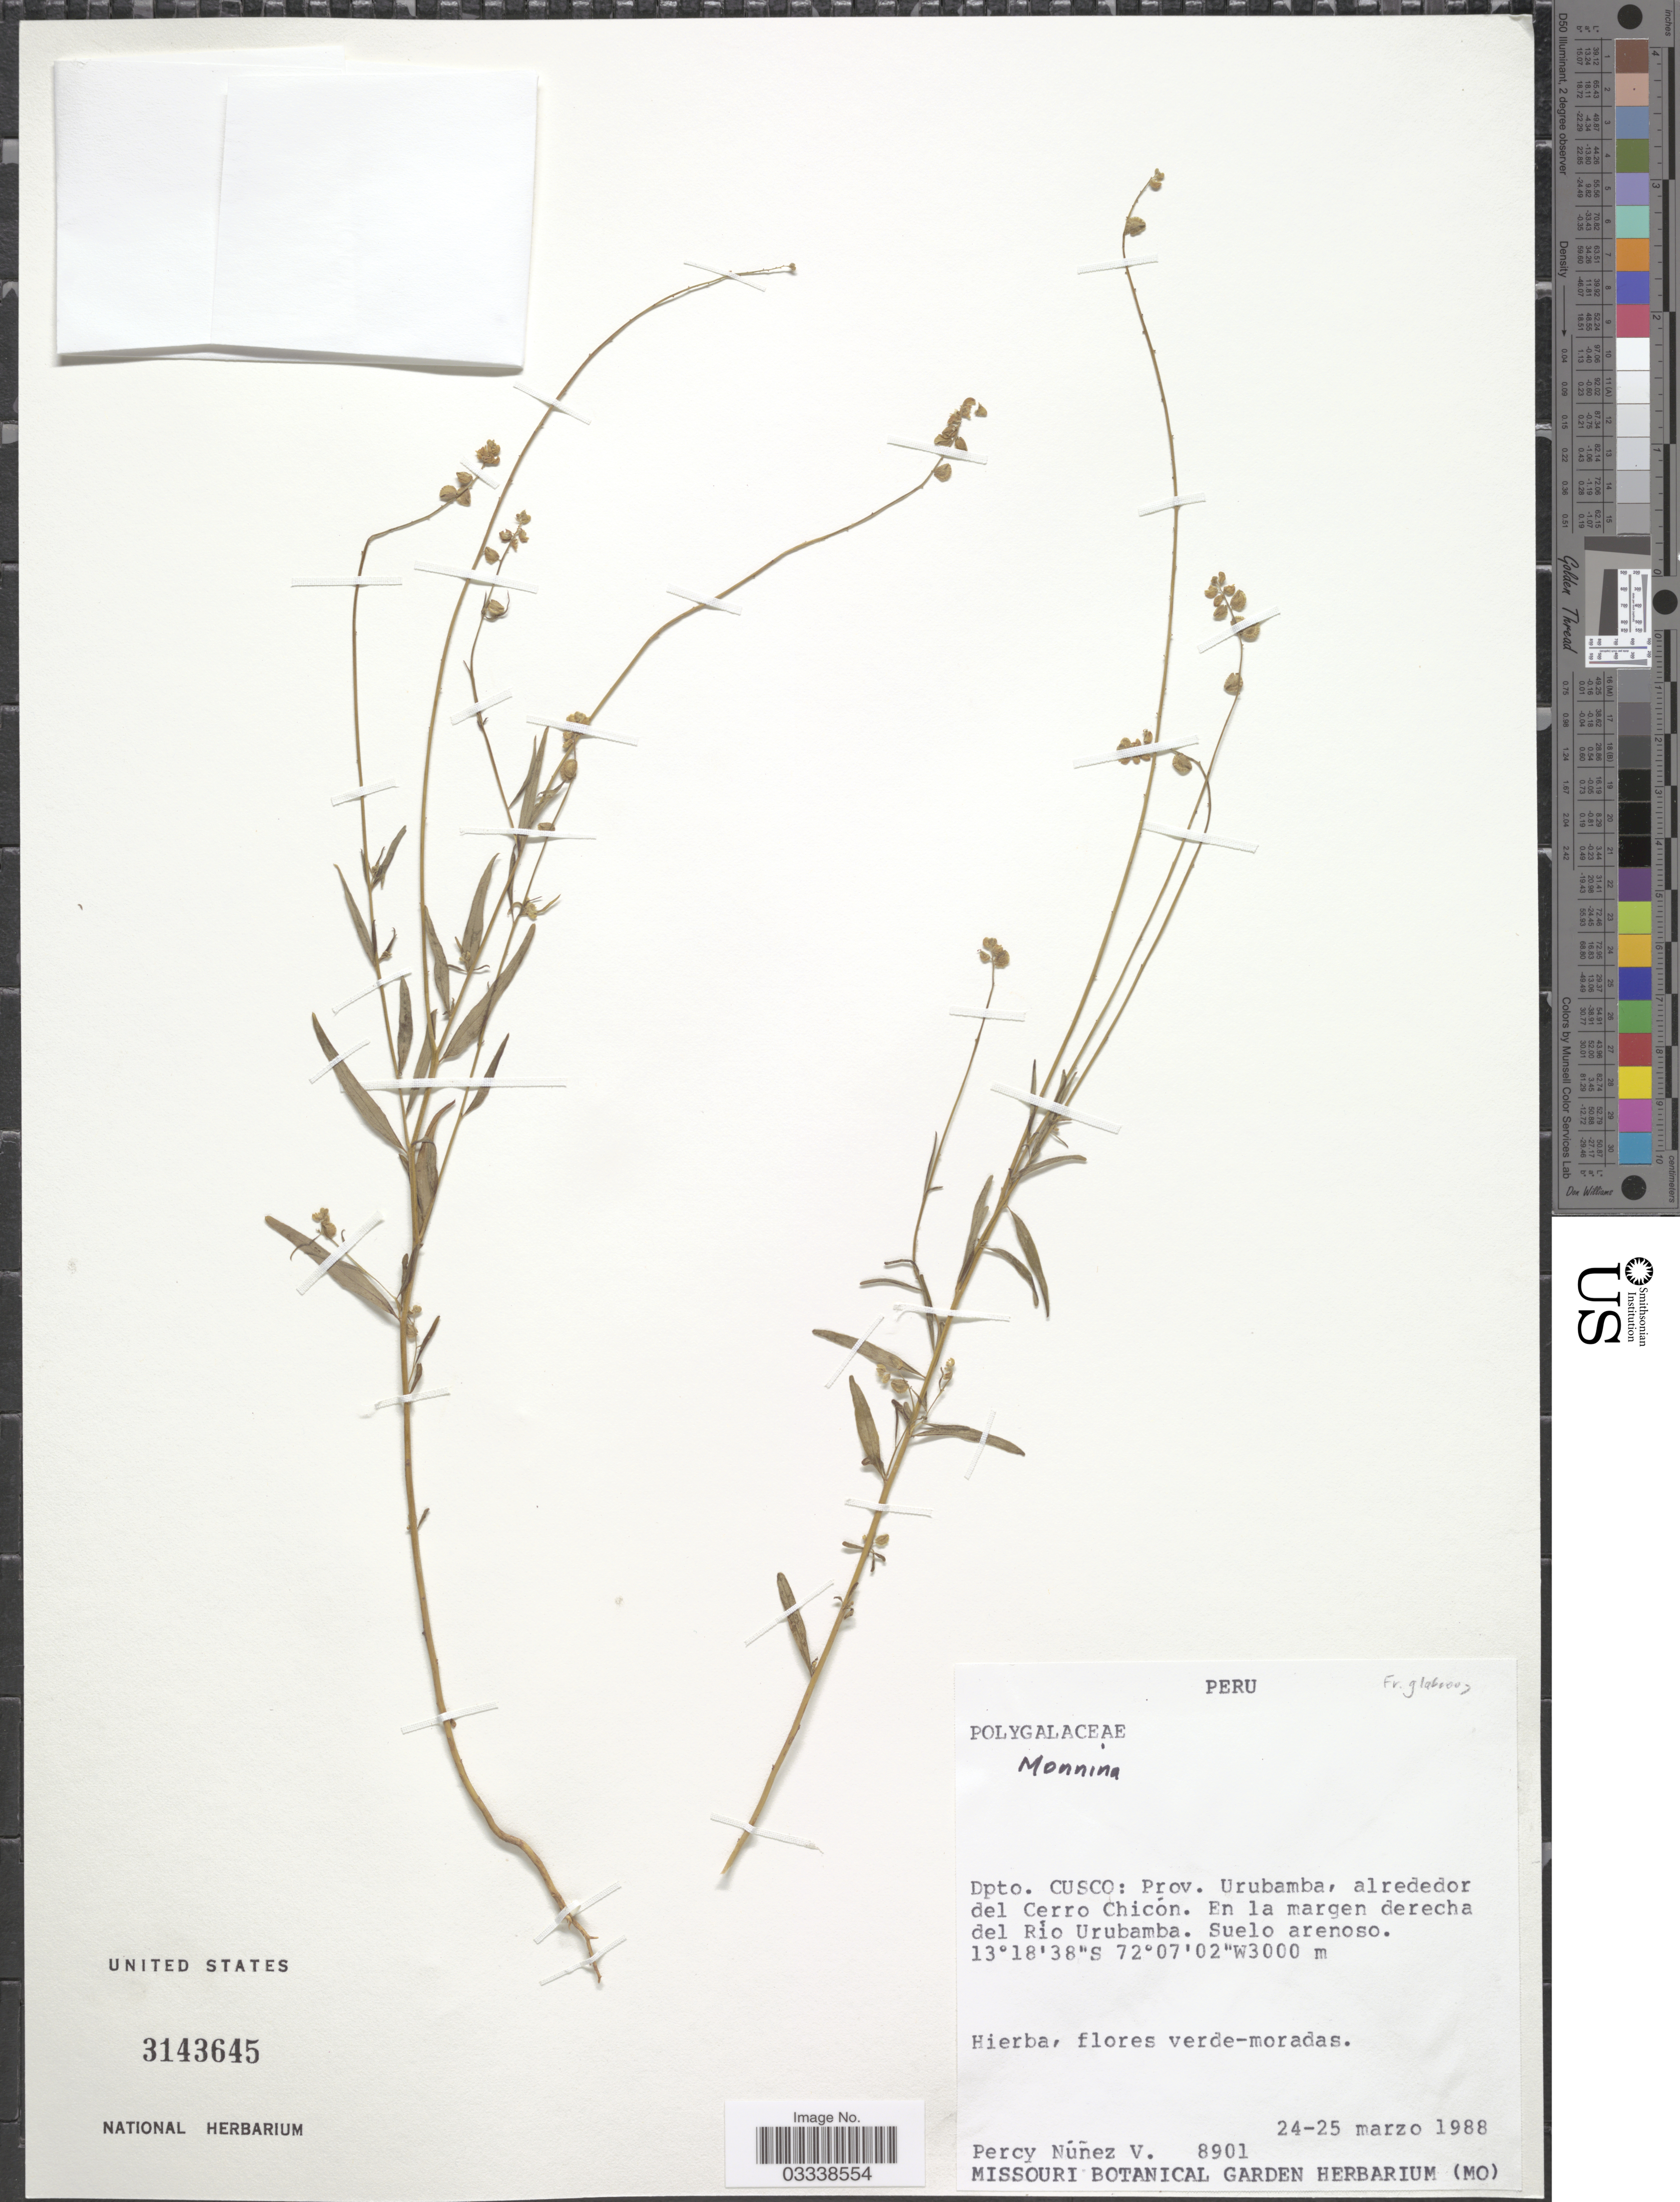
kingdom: Plantae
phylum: Tracheophyta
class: Magnoliopsida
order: Fabales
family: Polygalaceae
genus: Monnina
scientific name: Monnina sp.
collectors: P. Nuñez V.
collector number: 8901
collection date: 1988-03-24/1988-03-25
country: Peru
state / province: Cusco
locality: Dpto. Cusco: Prov. Urubamba, alrededor del Cerro Chicón. En la margen derecha del Río Urubamba.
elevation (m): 3000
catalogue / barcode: US 3143645